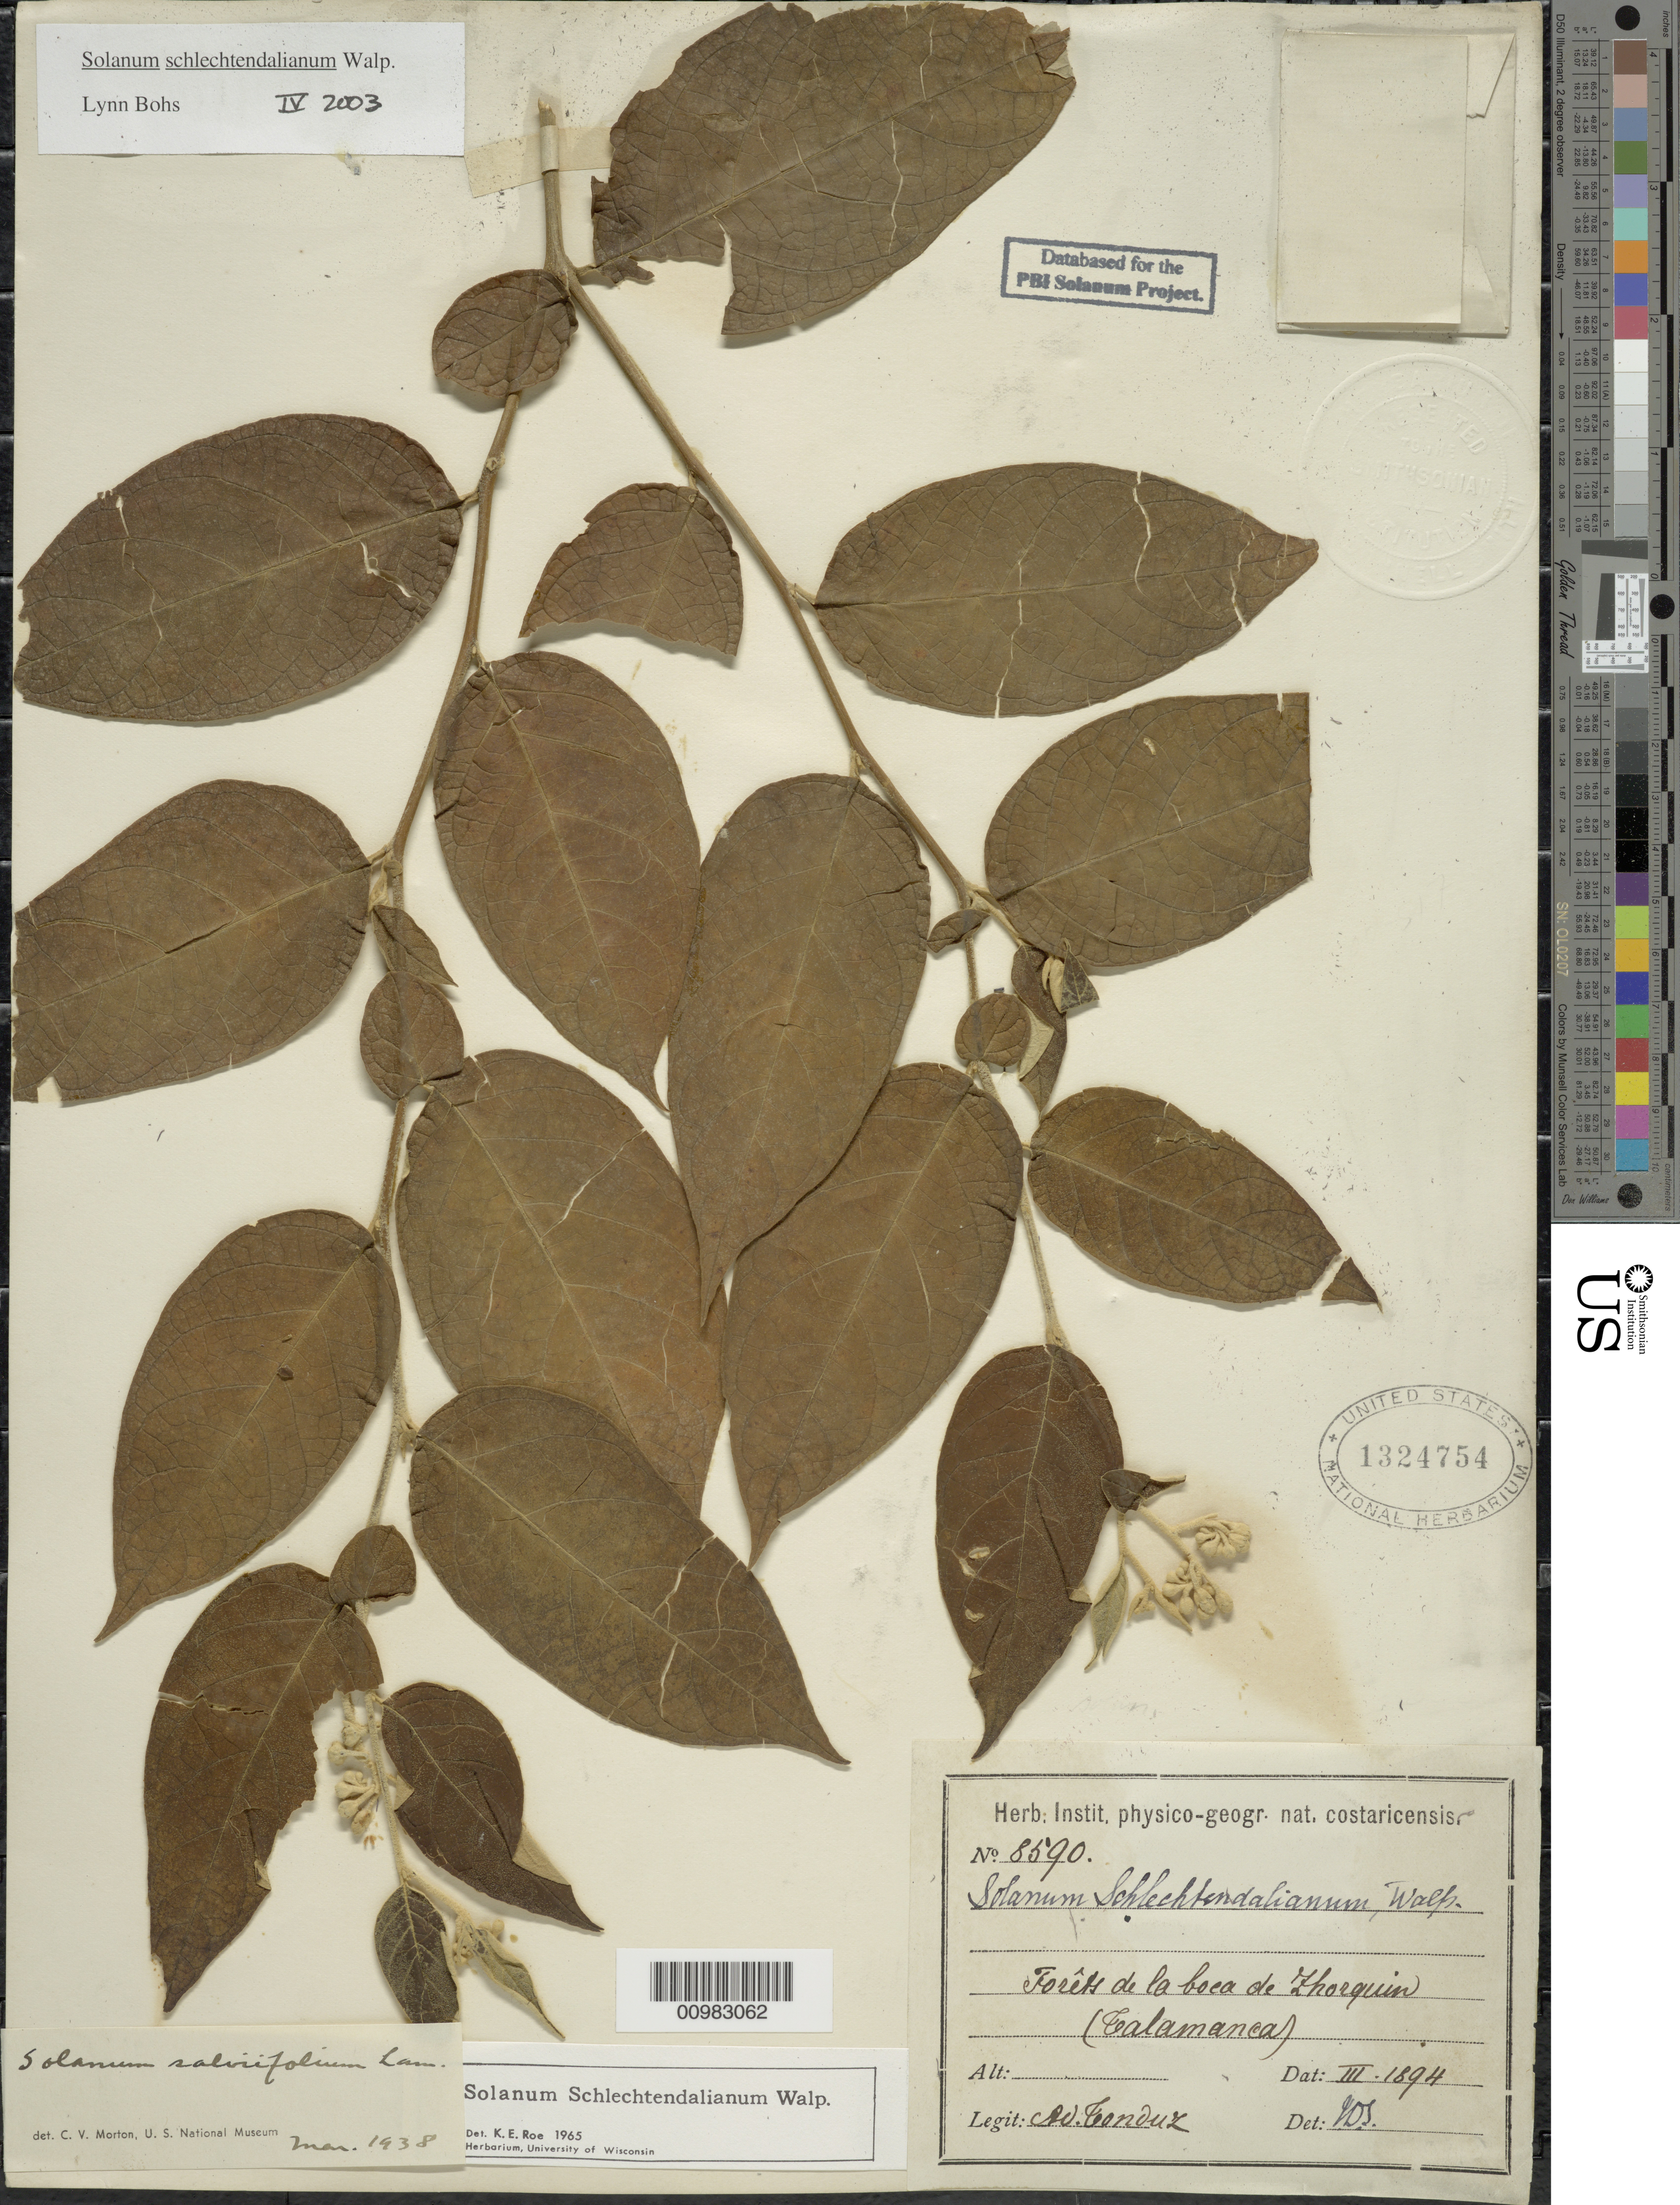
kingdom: Plantae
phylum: Tracheophyta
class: Magnoliopsida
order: Solanales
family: Solanaceae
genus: Solanum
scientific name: Solanum schlechtendalianum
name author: Walp.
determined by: Bohs, L. A.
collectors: A. Tonduz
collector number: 8590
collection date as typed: Mar 1894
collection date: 1894-03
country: Costa Rica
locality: Forêts de la boca de Zhorquin (Talamanca)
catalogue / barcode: US 1324754